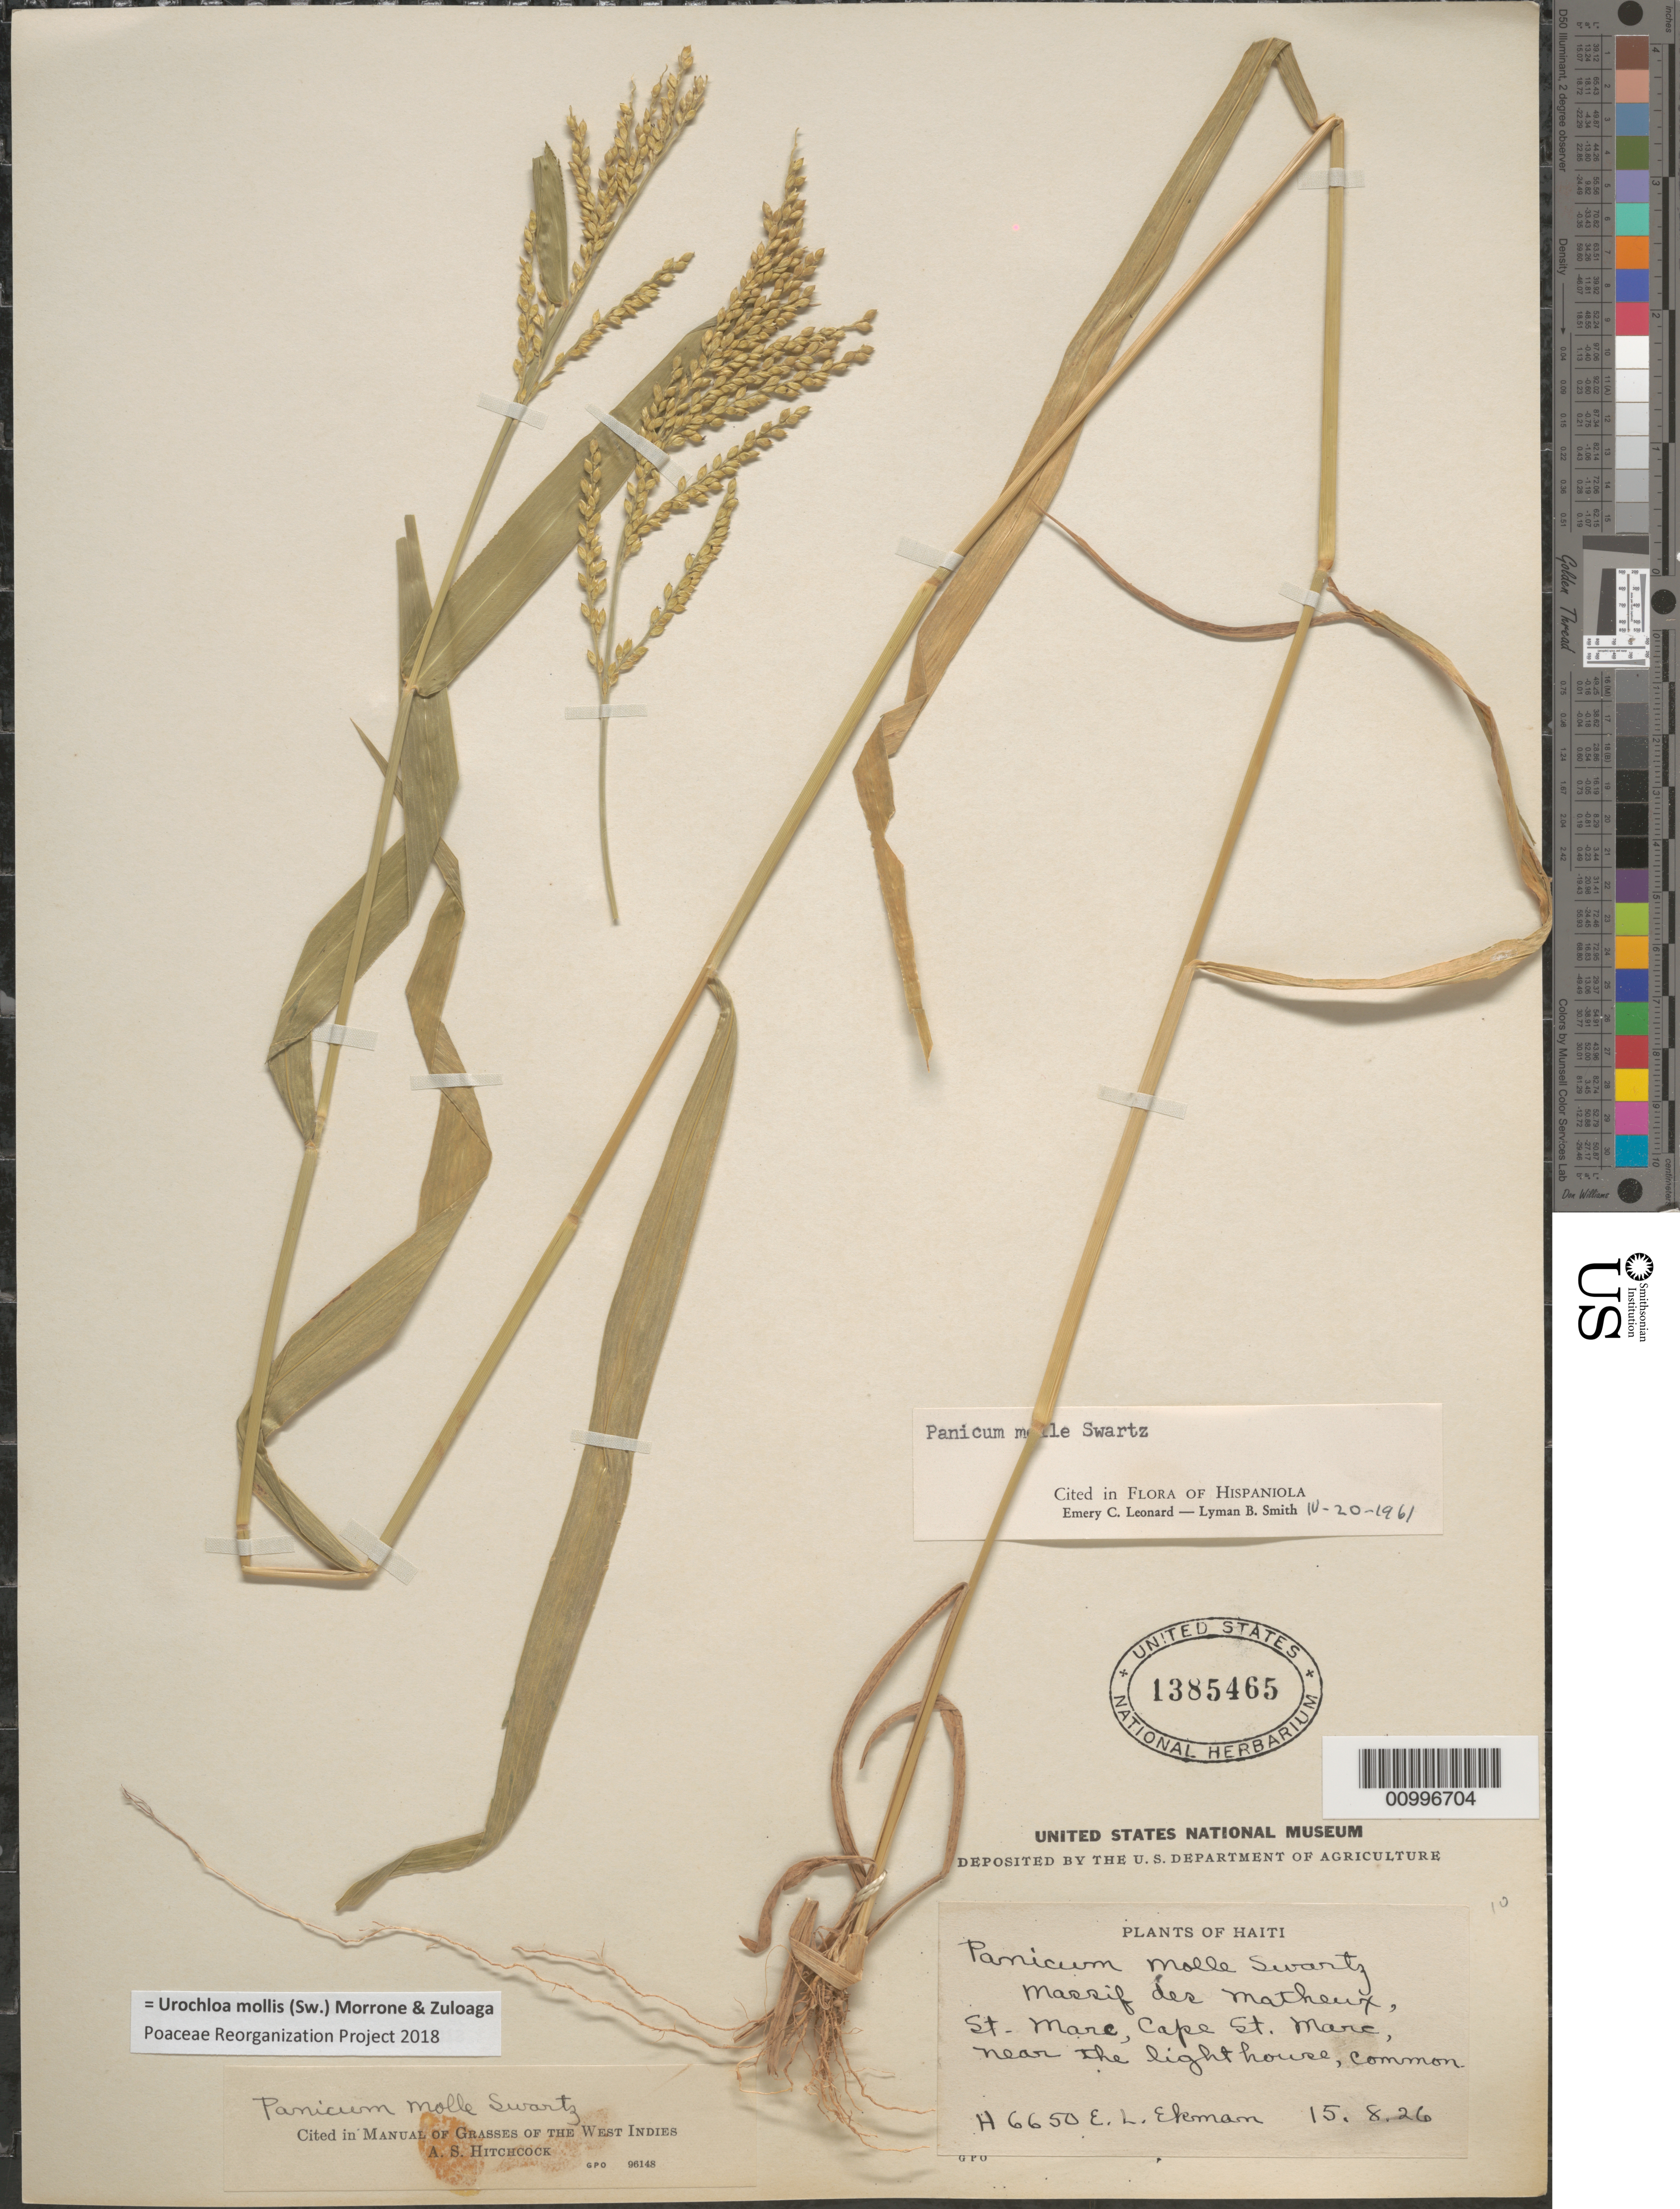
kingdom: Plantae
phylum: Tracheophyta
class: Liliopsida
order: Poales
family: Poaceae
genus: Brachiaria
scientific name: Brachiaria mollis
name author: (Sw.) Parodi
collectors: E. L. Ekman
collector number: H 6650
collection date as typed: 15 Aug 1926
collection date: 1926-08-15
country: Haiti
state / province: Artibonite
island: Hispaniola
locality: Massif des Matheux, St. Marc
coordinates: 0 N, 0 E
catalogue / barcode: US 1385465